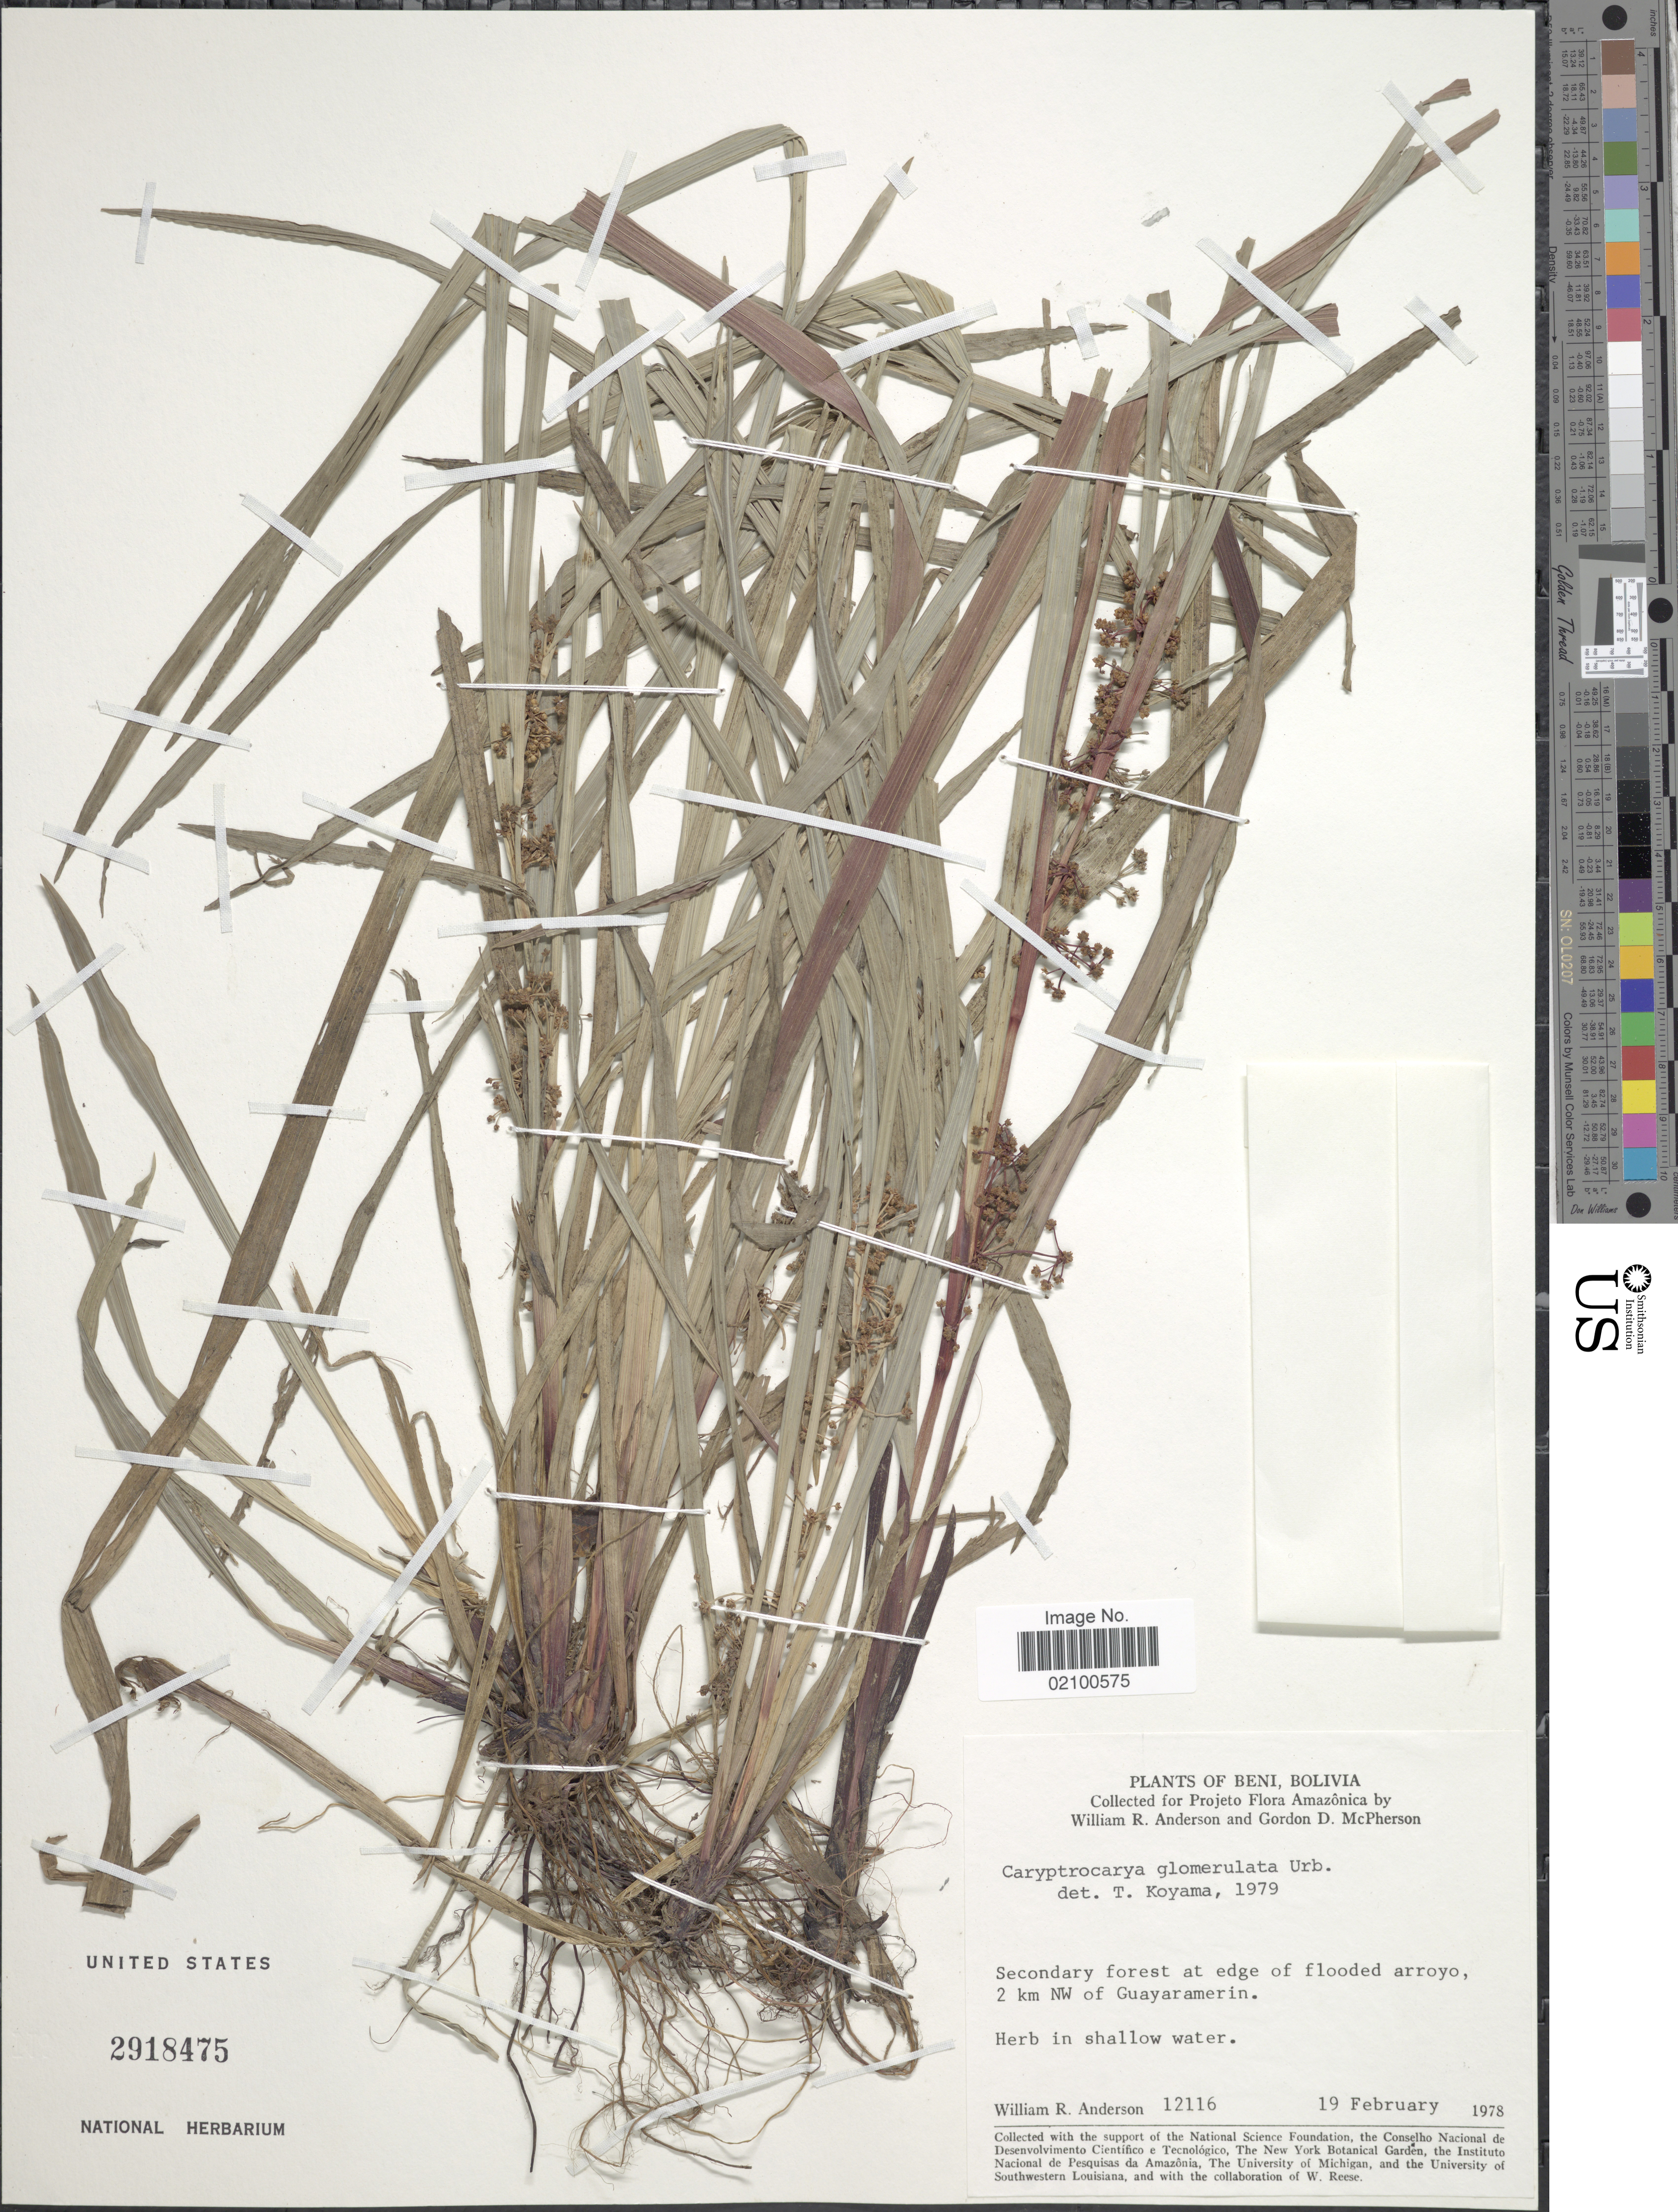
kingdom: Plantae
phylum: Tracheophyta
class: Liliopsida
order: Poales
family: Cyperaceae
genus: Calyptrocarya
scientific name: Calyptrocarya glomerulata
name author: (Brongn.) Urb.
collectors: W. R. Anderson & G. D. McPherson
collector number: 12116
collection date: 1978-02-19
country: Bolivia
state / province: Beni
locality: Secondary forest at edge of flooded arroyo, 2 km NW of Guayaramerin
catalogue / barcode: US 2918475